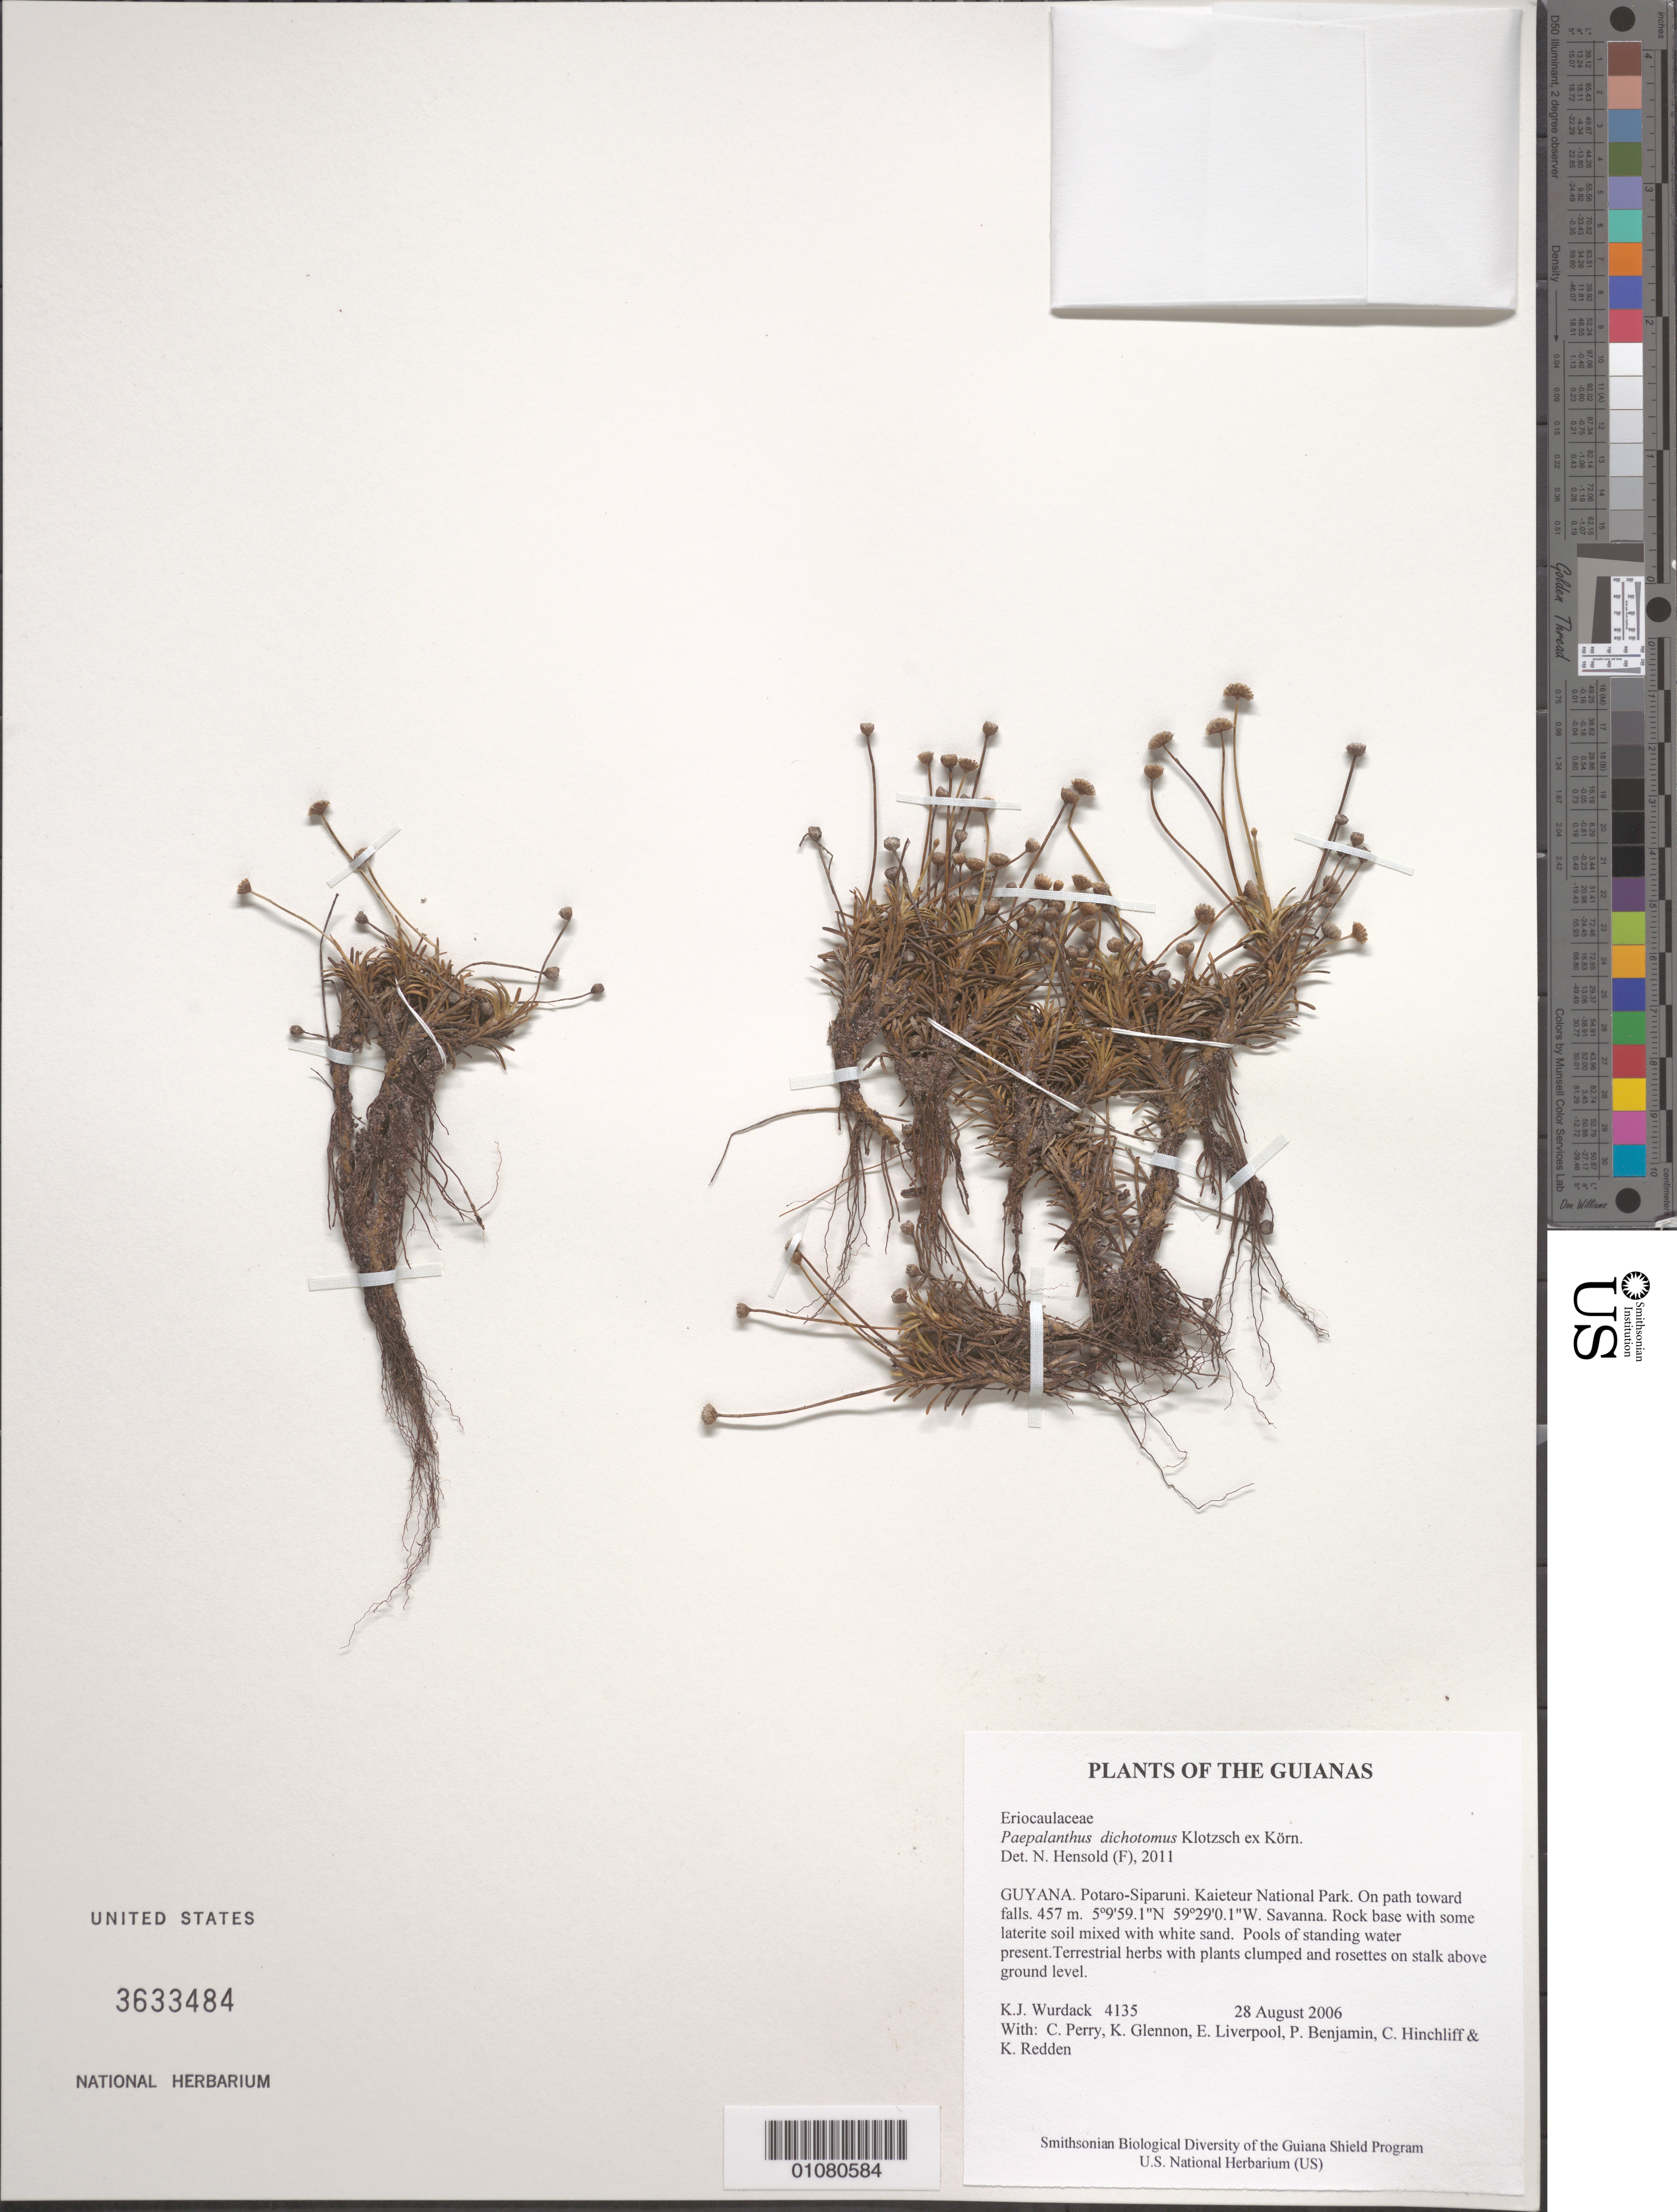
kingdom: Plantae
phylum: Tracheophyta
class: Liliopsida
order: Poales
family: Eriocaulaceae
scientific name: Giuliettia dichotoma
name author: (Klotzsch ex Körn.) Andrino & Sano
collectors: K. Wurdack, C. Perry, K. Glennon, E. Liverpool, P. Benjamin, C. E. Hinchliff & K. M. Redden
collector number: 4135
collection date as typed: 28 August 2006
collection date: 2006-08-28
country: Guyana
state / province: Potaro-Siparuni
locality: Kaieteur National Park. On path toward falls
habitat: Savanna. Rock base with some laterite soil mixed with white sand. Pools of standing water present.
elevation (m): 457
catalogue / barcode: US 3633484